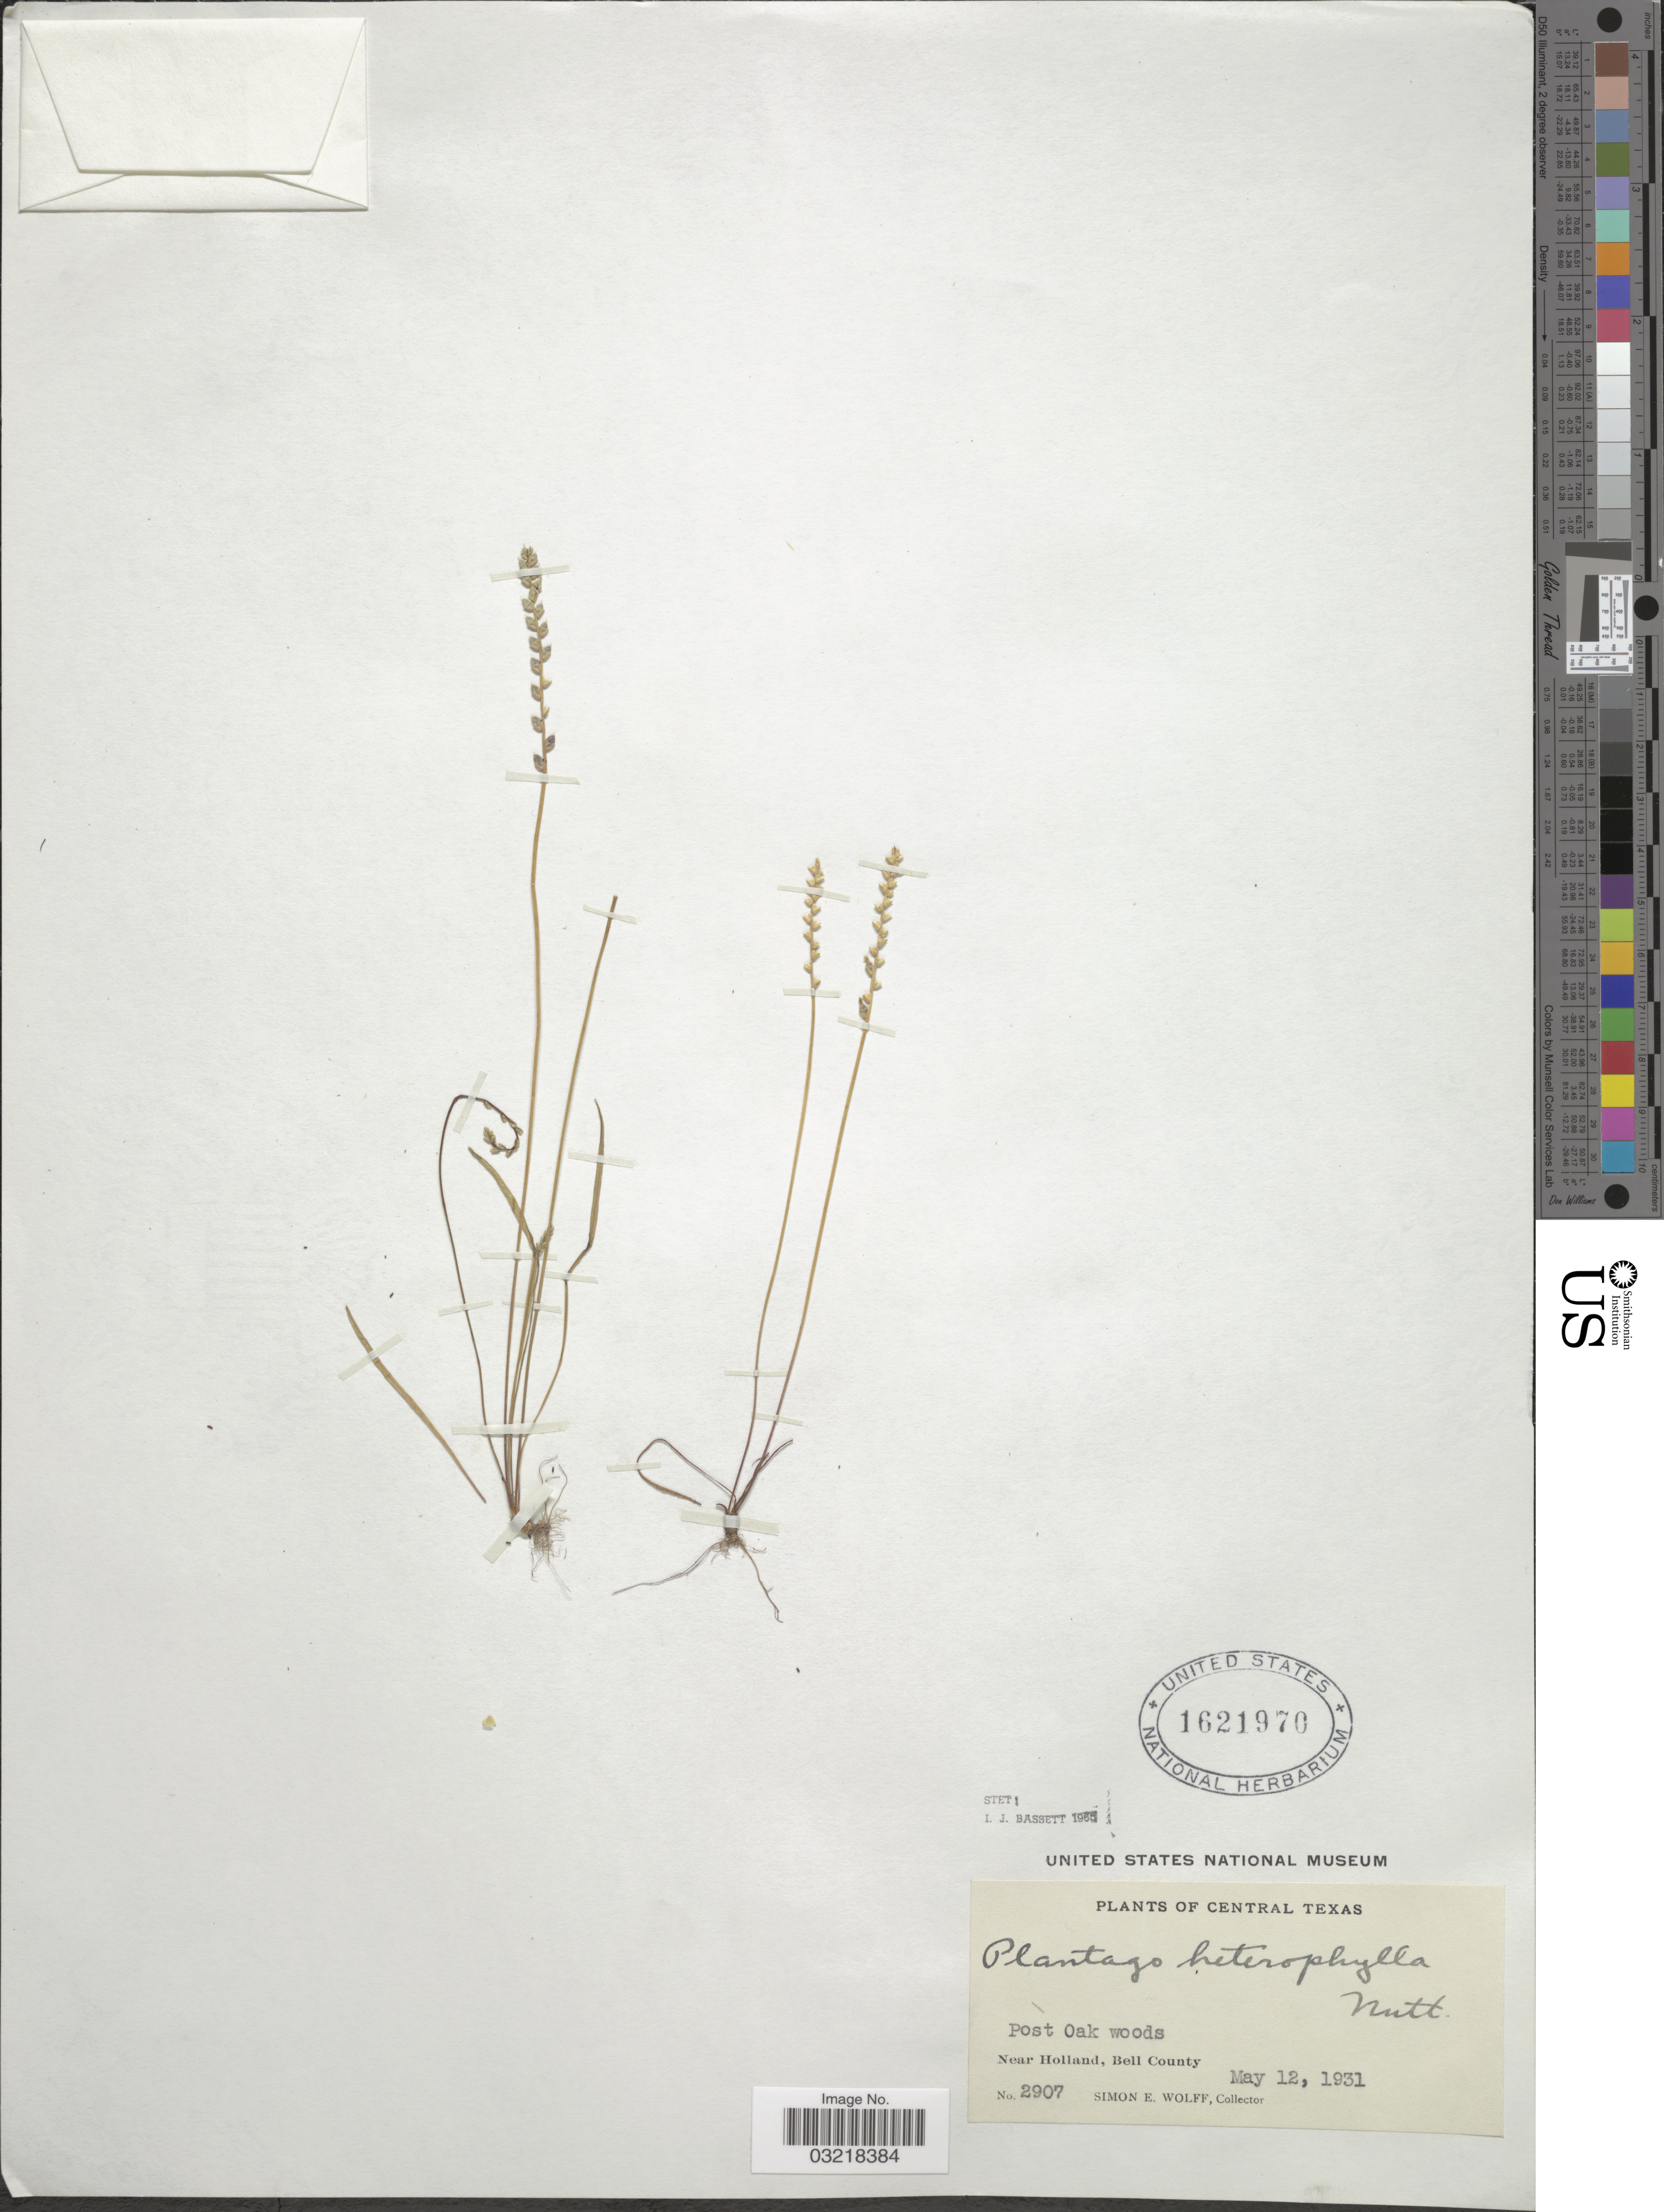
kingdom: Plantae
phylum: Tracheophyta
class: Magnoliopsida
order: Lamiales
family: Plantaginaceae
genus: Plantago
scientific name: Plantago heterophylla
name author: Nutt.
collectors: S. E. Wolff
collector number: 2907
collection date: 1931-05-12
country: United States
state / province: Texas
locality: Central Texas. Near Holland, Bell County.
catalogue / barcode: US 1621970